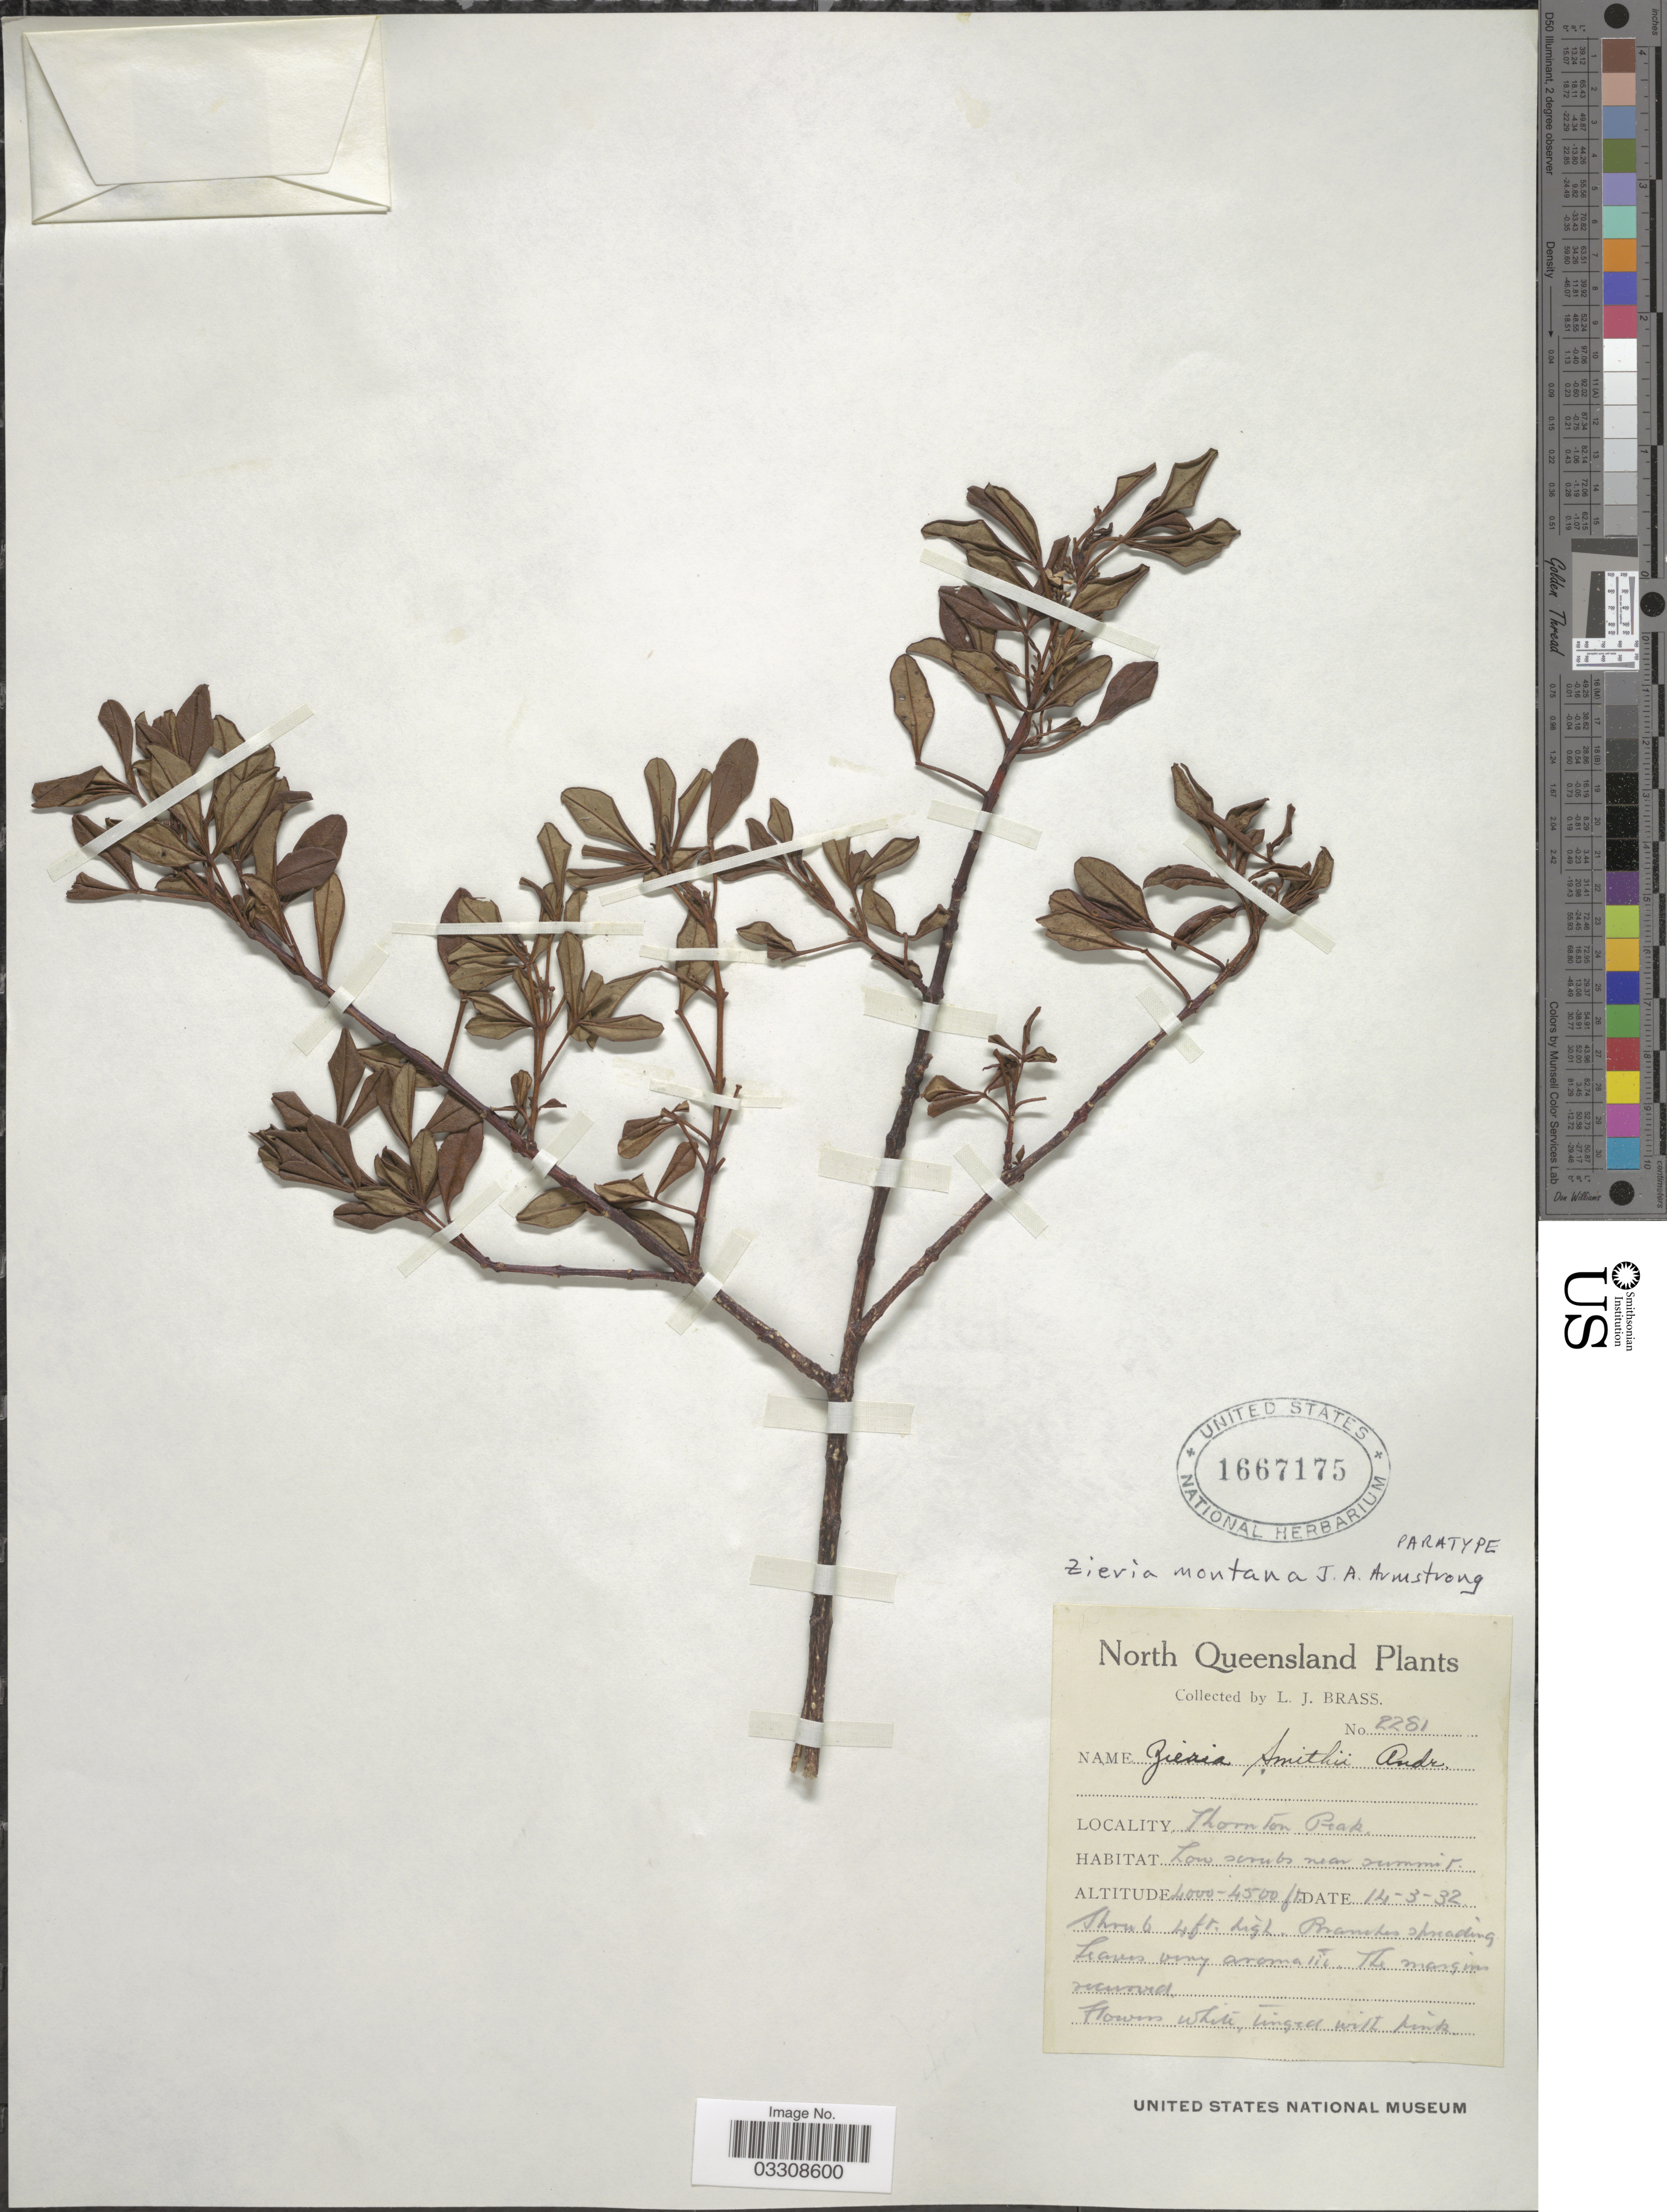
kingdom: Plantae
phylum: Tracheophyta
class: Magnoliopsida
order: Sapindales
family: Rutaceae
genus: Zieria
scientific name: Zieria montana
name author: J.A. Armstrong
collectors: L. J. Brass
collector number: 2281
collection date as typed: Transcribed d/m/y: 14/3/32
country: Australia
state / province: Queensland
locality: North Queensland. Thornton Peak.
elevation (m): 1219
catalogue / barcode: US 1667175